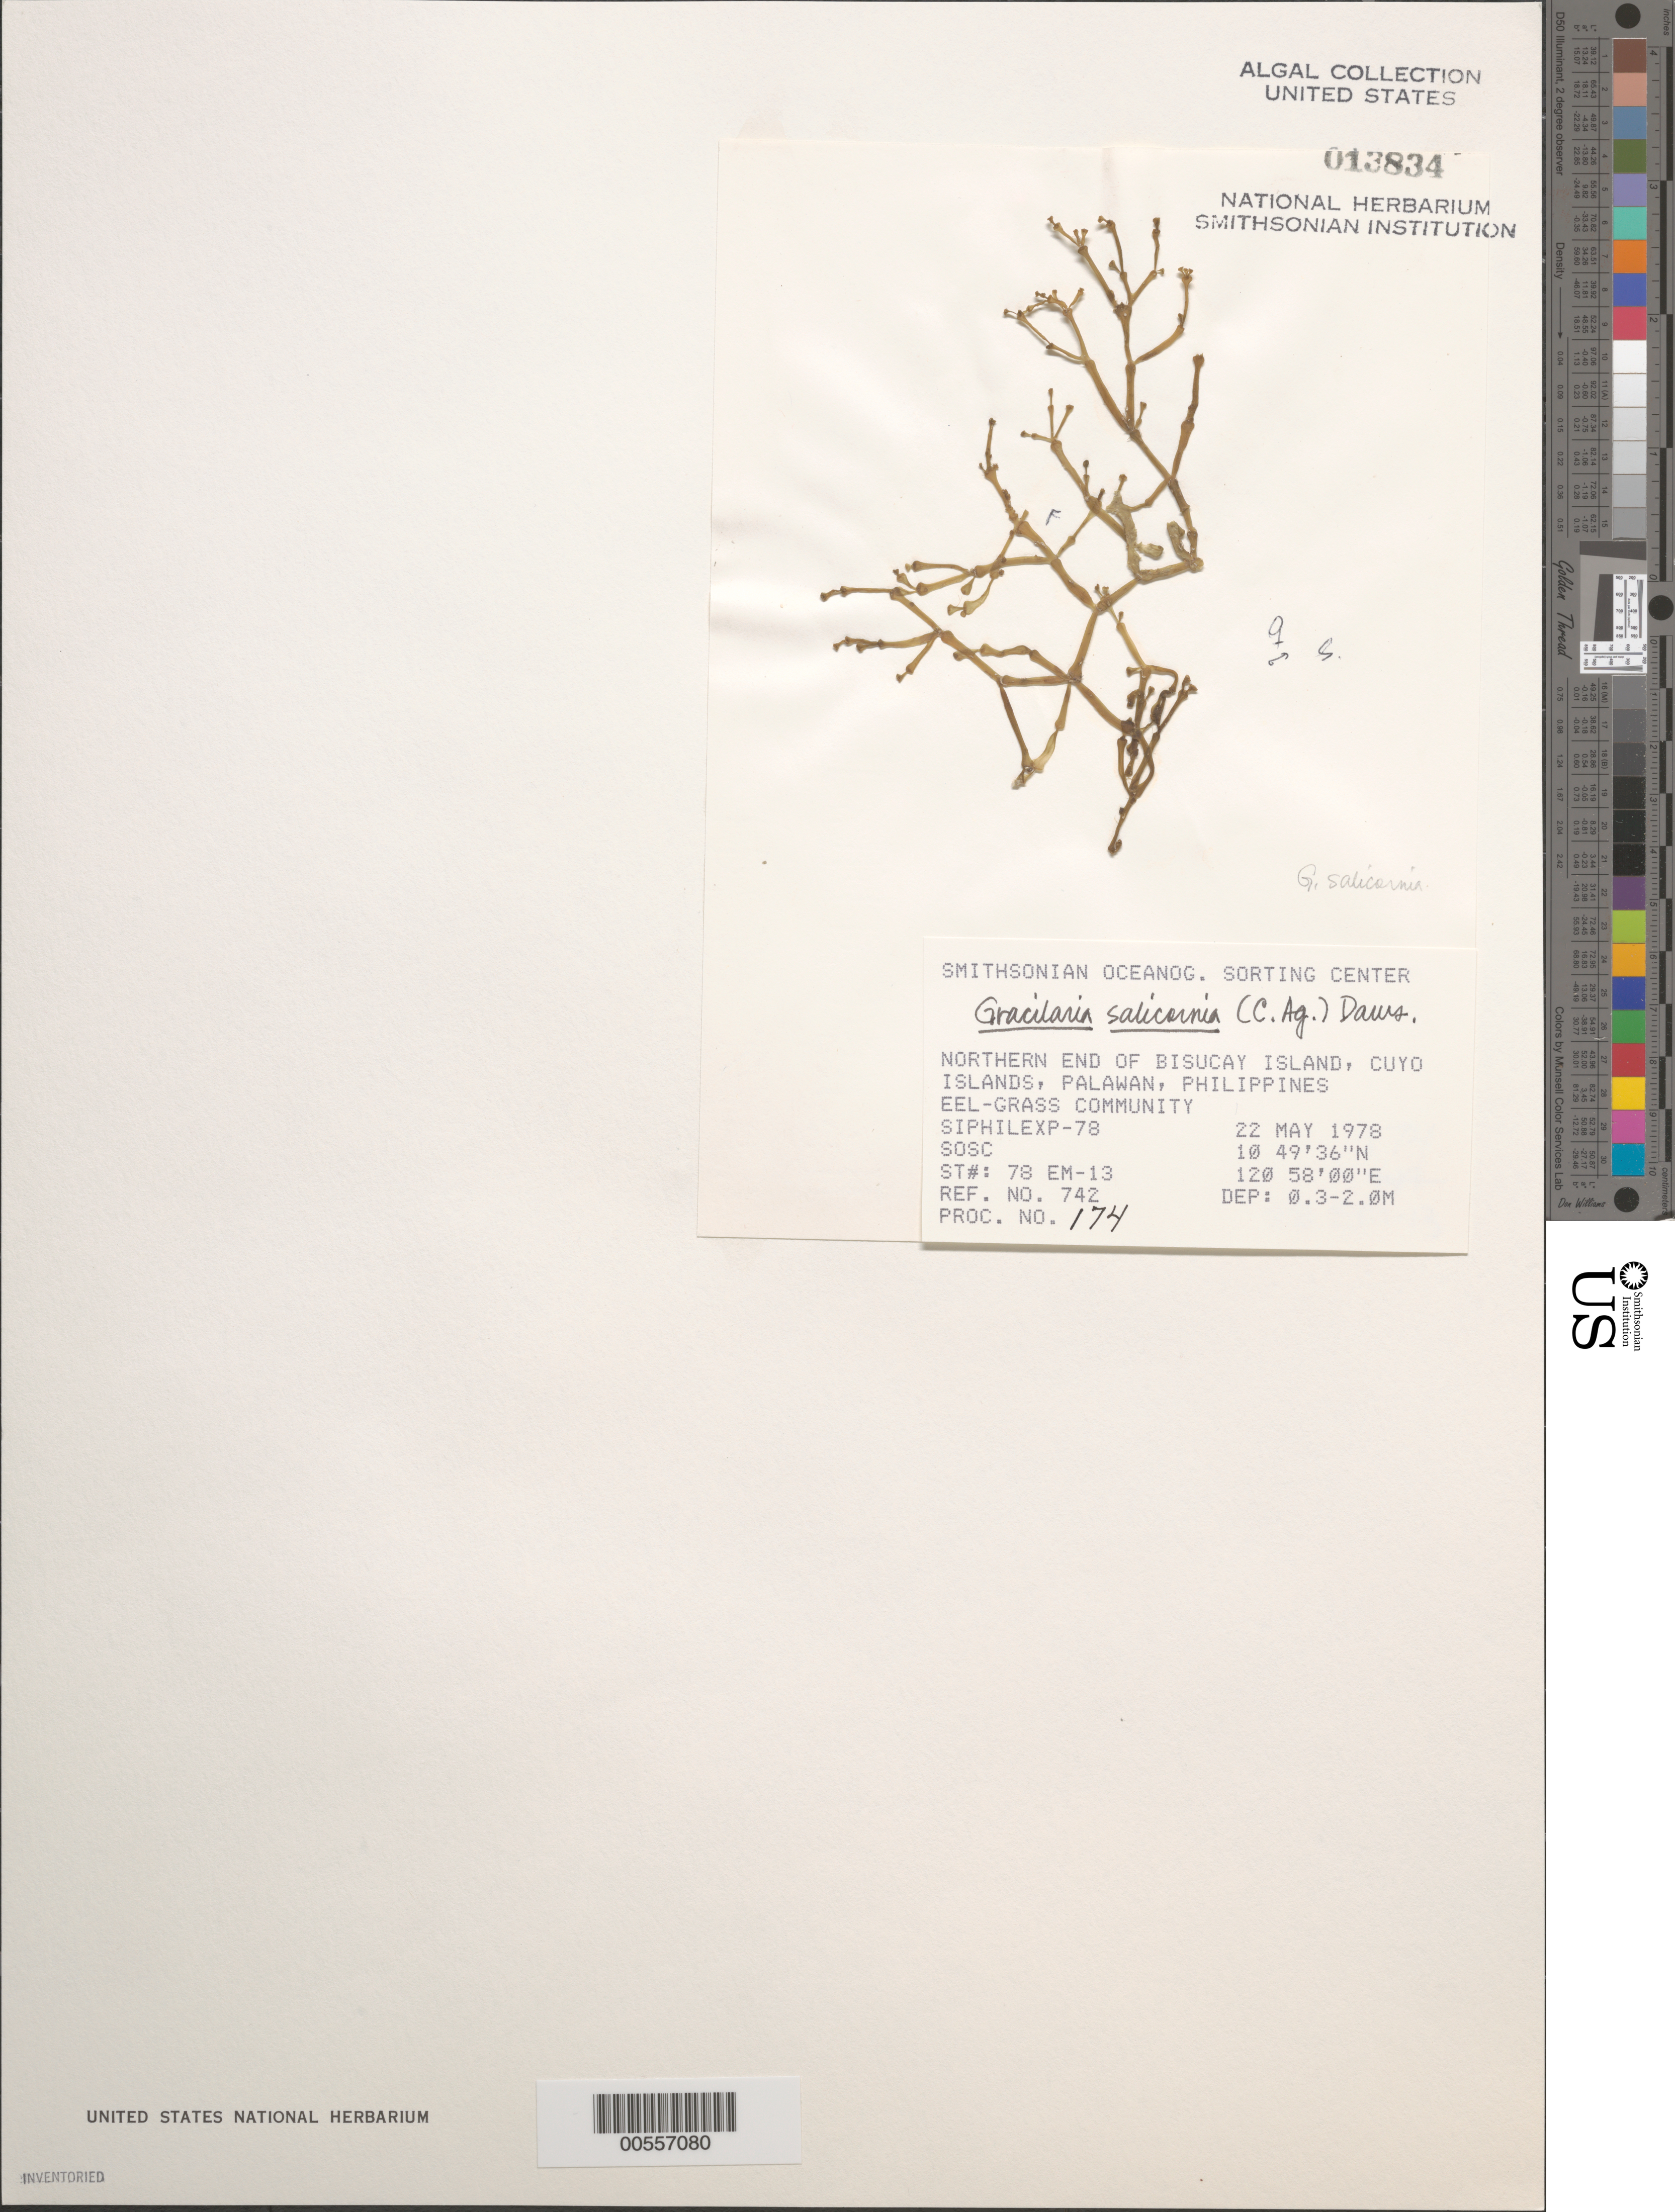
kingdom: Plantae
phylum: Rhodophyta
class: Florideophyceae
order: Gracilariales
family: Gracilariaceae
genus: Gracilaria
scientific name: Gracilaria salicornia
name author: (C. Agardh) E.Y. Dawson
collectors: SOSC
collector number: Station 78 Em-13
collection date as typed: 22 May 1978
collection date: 1978-05-22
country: Philippines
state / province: Mimaropa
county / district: Palawan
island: Bisucay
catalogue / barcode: US 13834